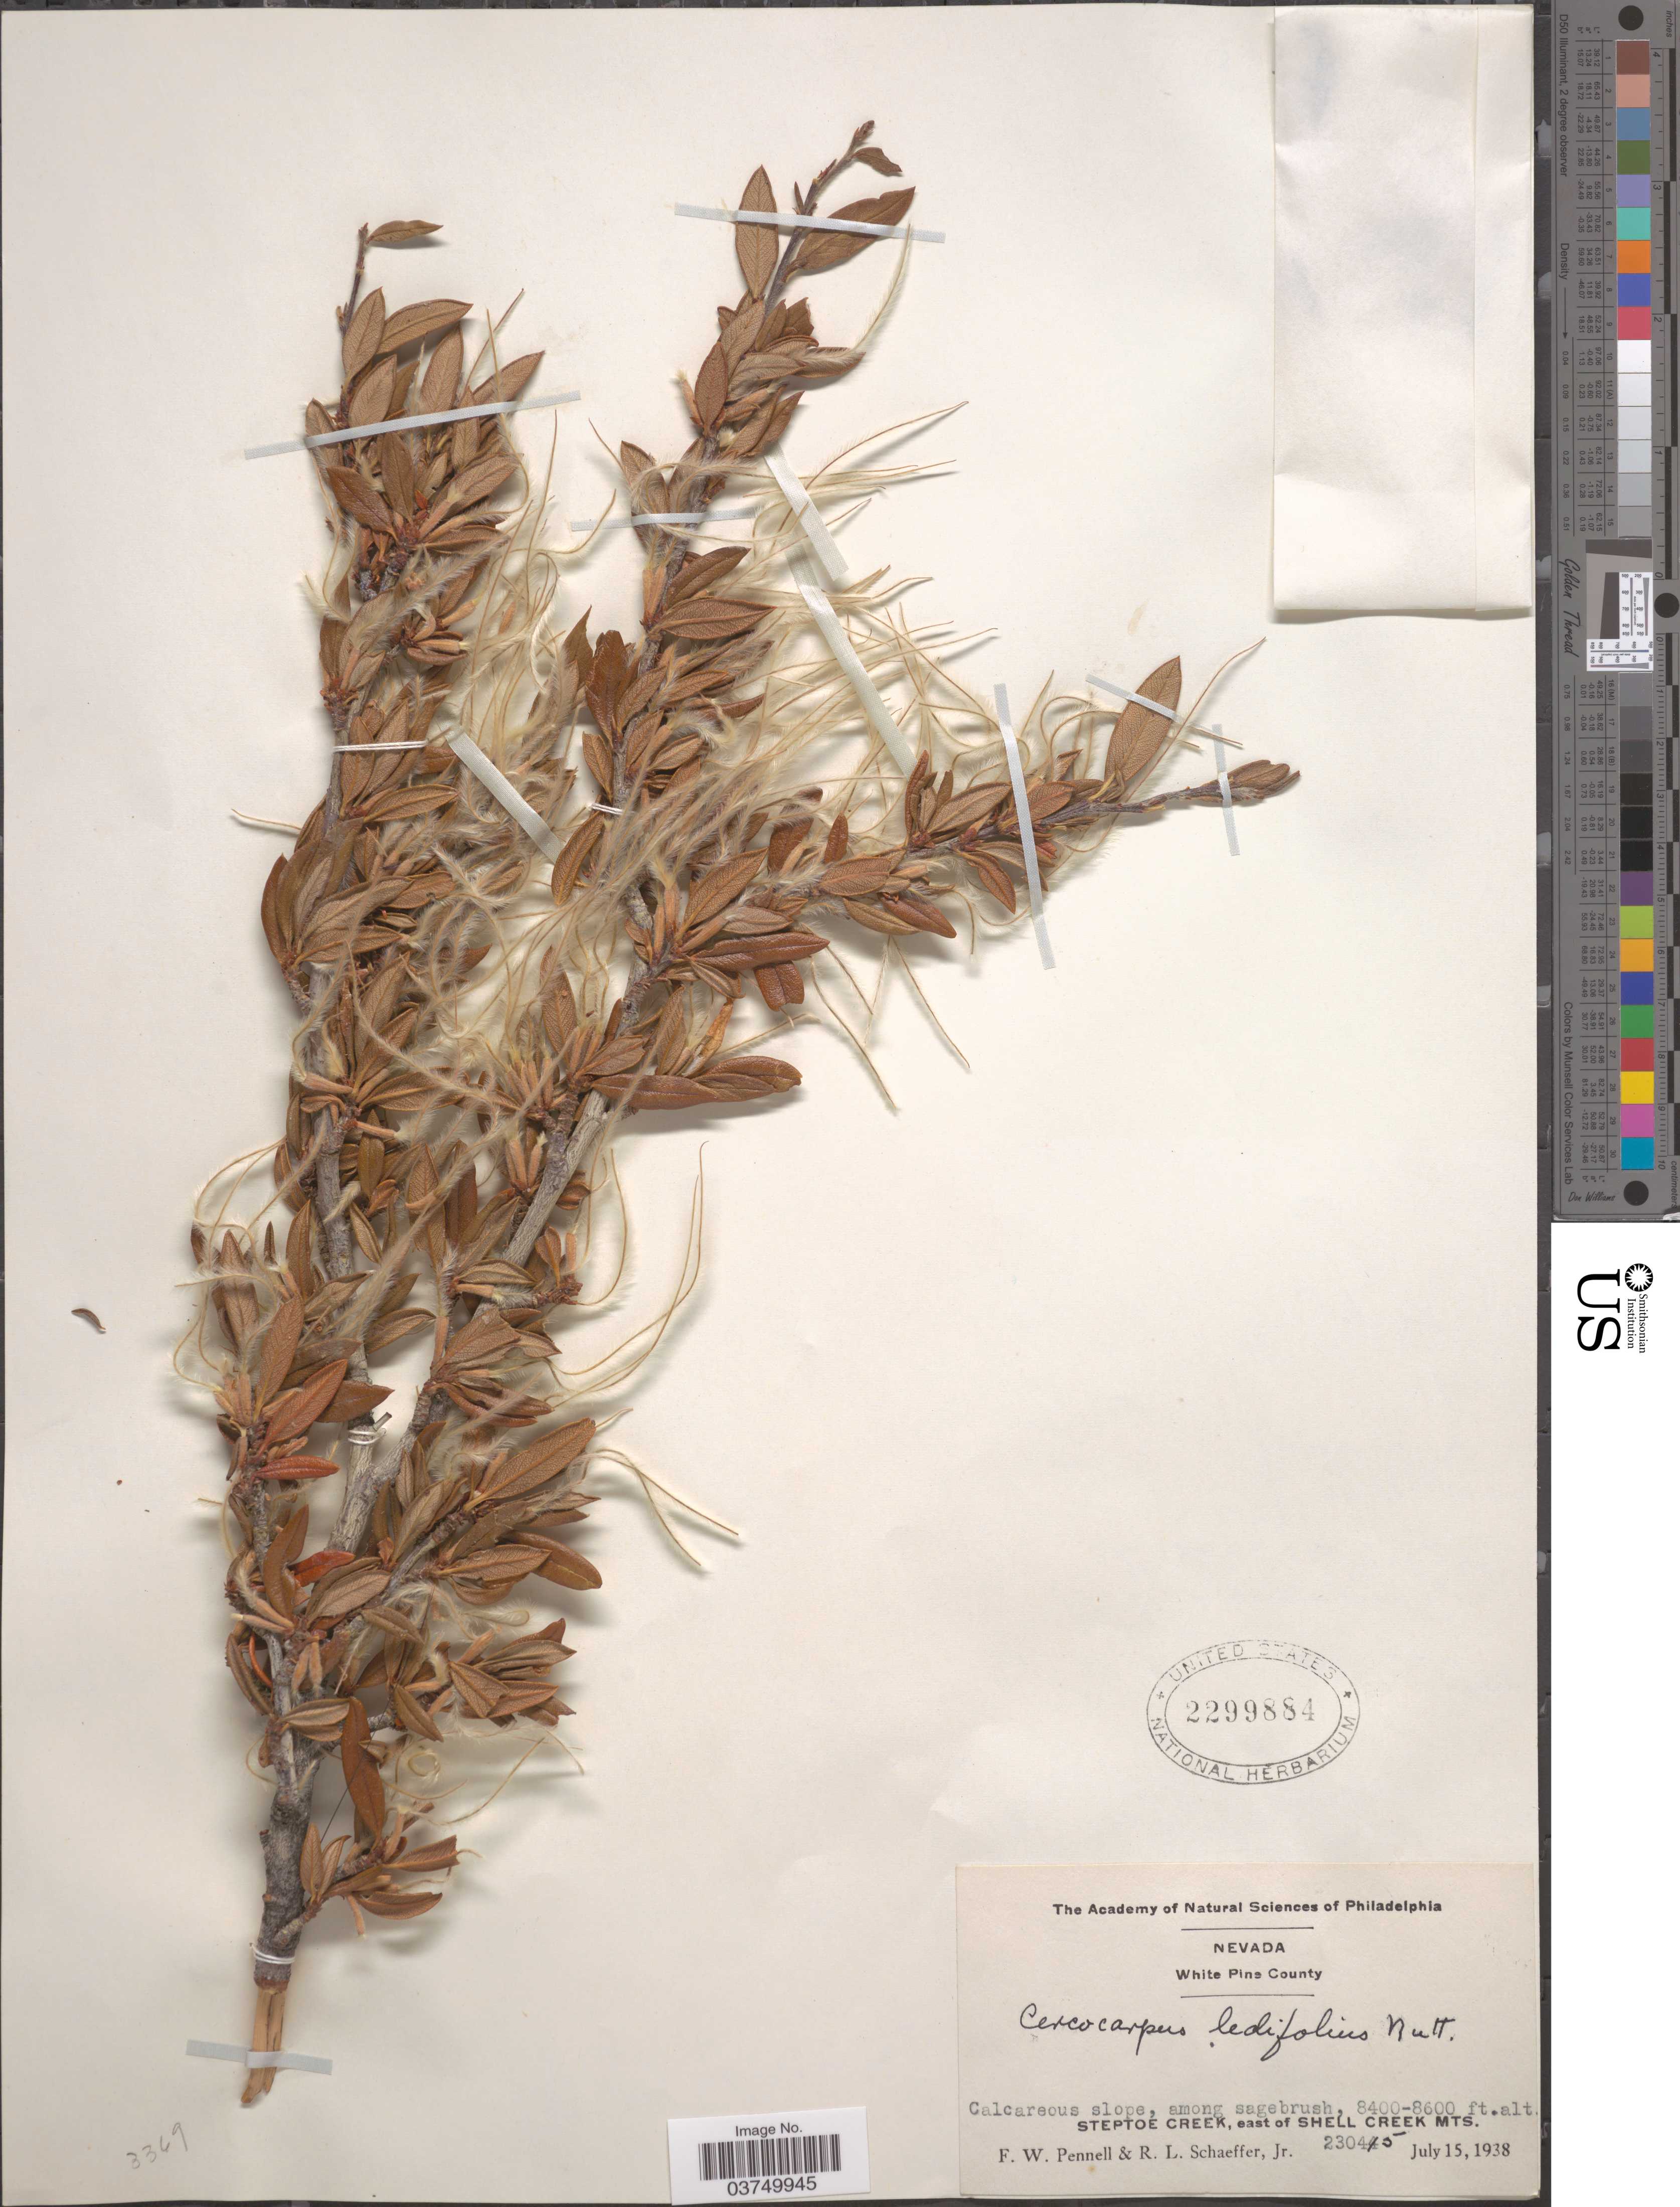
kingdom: Plantae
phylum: Tracheophyta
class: Magnoliopsida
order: Rosales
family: Rosaceae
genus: Cercocarpus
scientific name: Cercocarpus ledifolius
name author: Nutt.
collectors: F. W. Pennell & R. L. Schaeffer Jr.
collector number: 230415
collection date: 1938-07-15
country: United States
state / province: Nevada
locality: White Pine County. Steptoe Creek, east of Shell Creek Mts.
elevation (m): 2560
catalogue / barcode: US 2299884